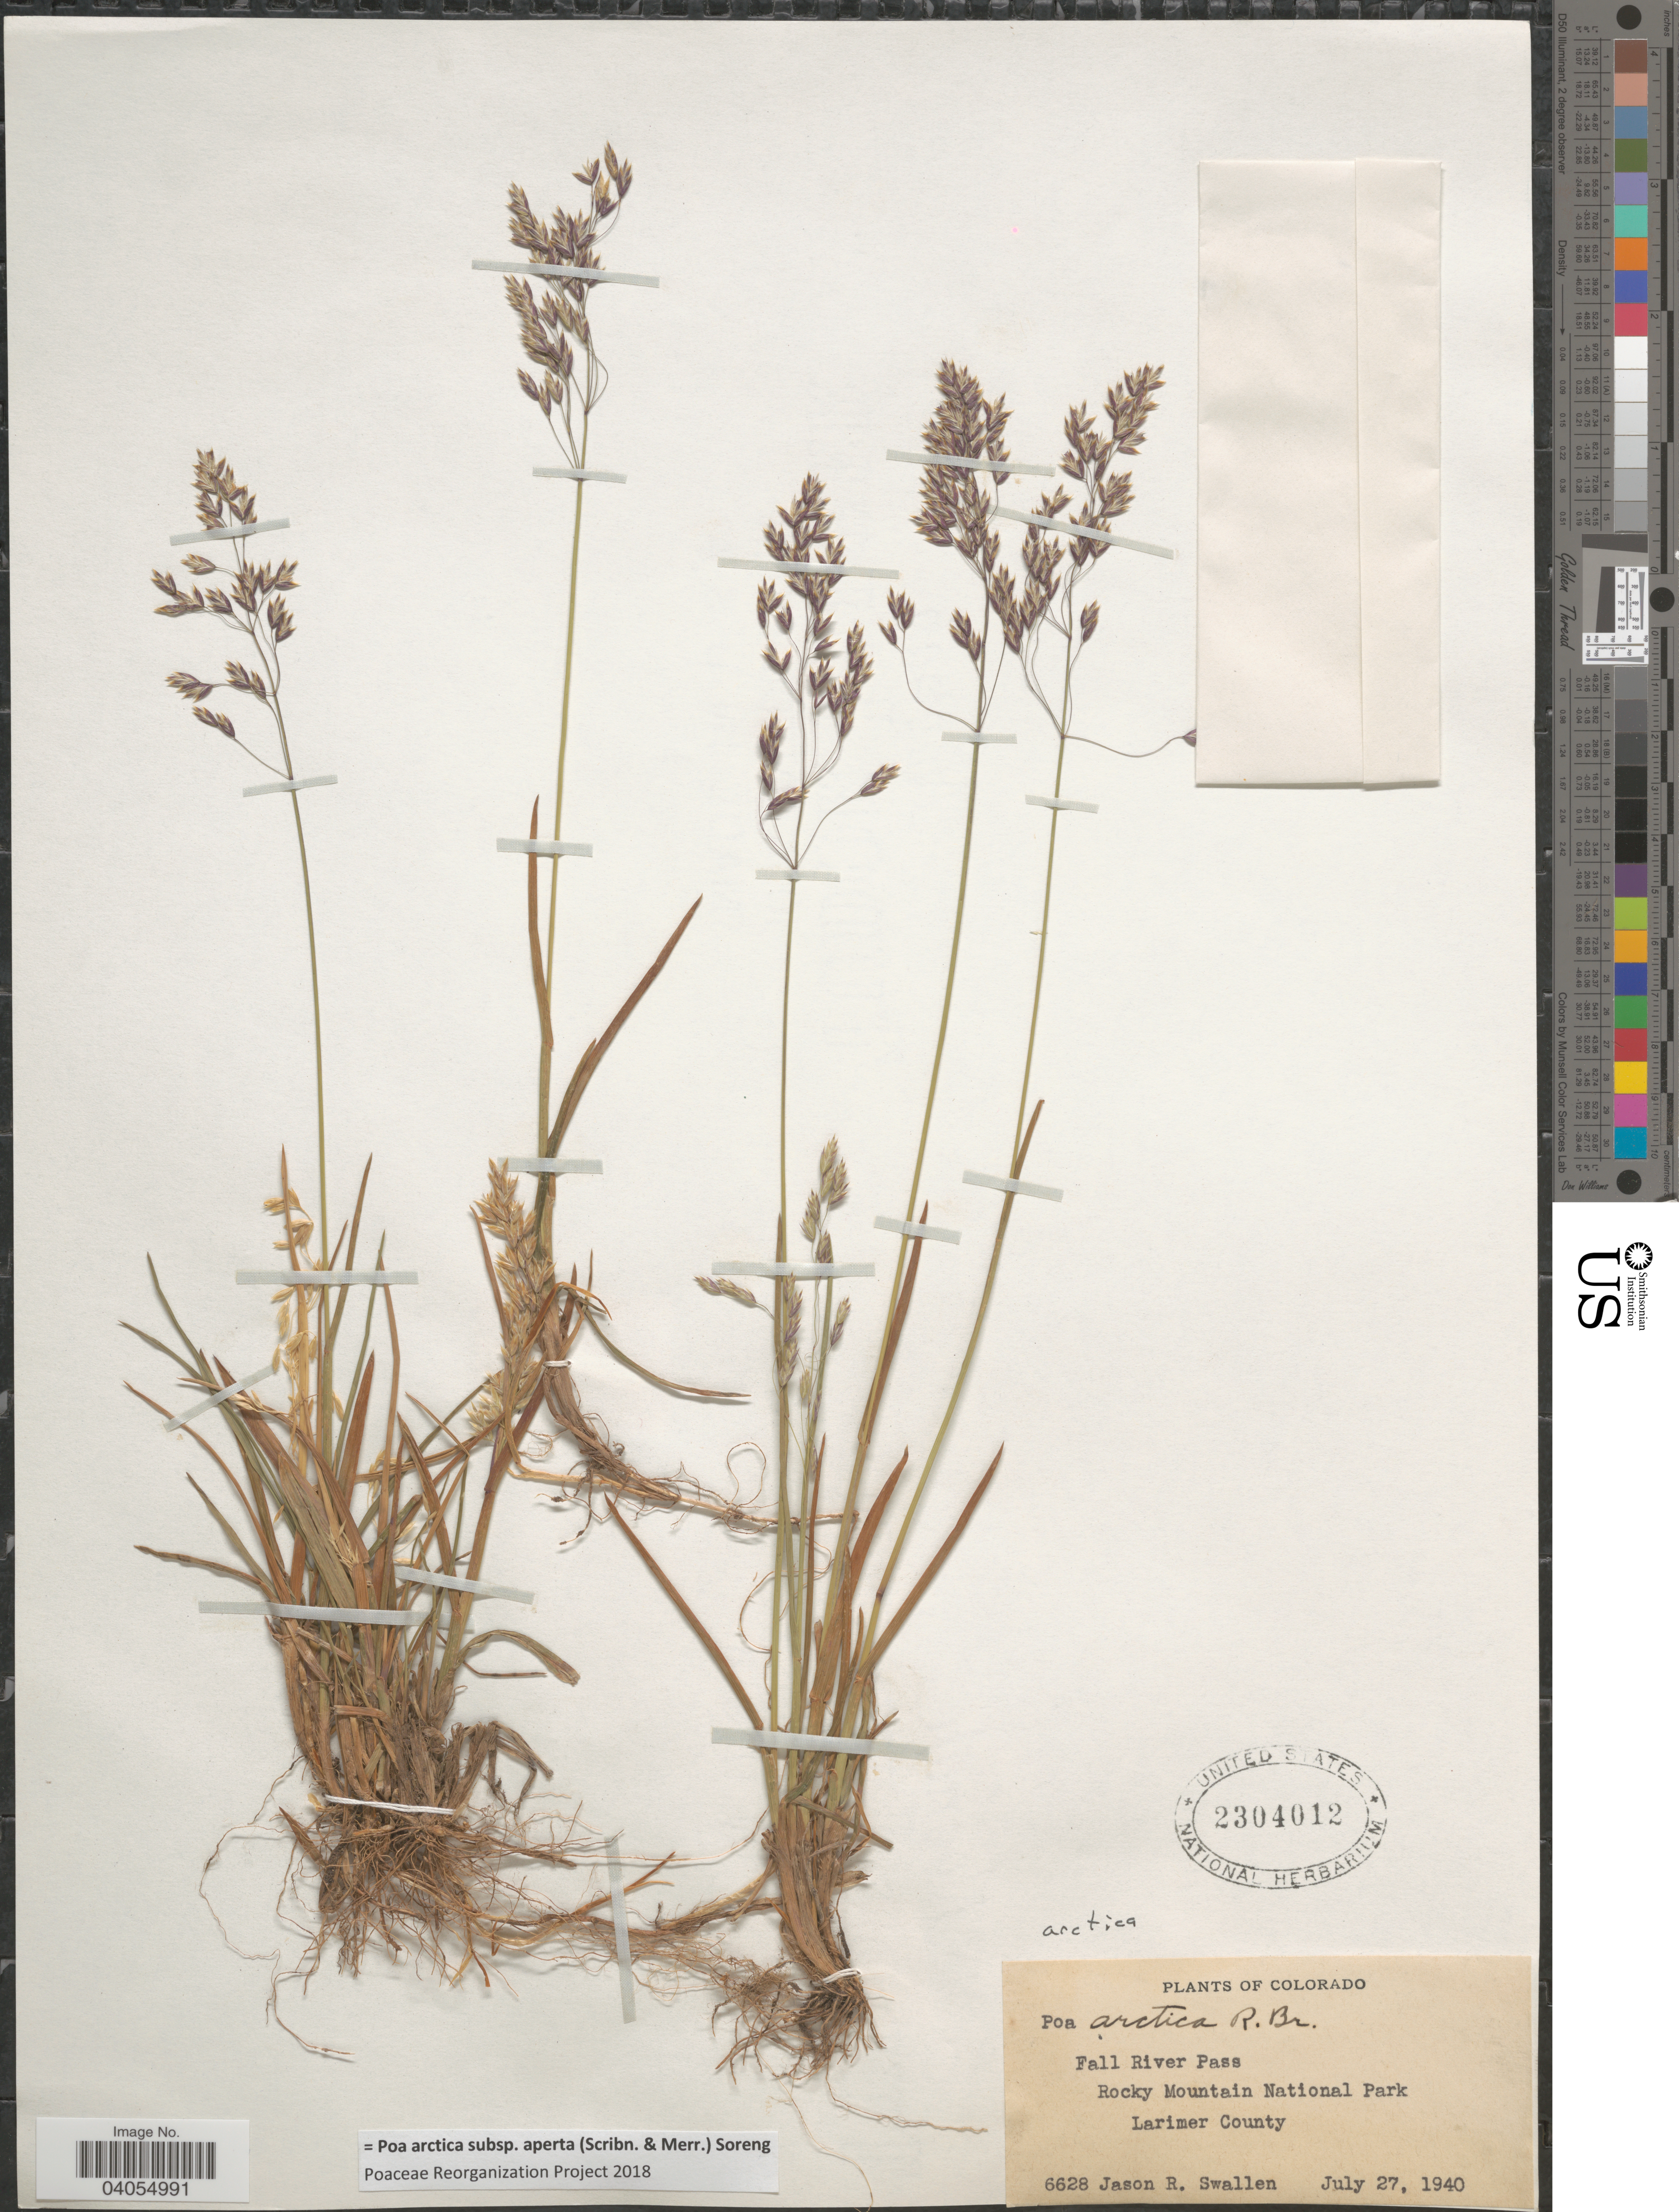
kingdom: Plantae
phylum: Tracheophyta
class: Liliopsida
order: Poales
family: Poaceae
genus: Poa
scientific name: Poa arctica subsp. aperta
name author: (Scribn. & Merr.) Soreng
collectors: J. R. Swallen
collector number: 6628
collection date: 1940-07-27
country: United States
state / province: Colorado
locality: Fall River Pass. Rocky Mountain National Park. Larimer County.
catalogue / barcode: US 2304012